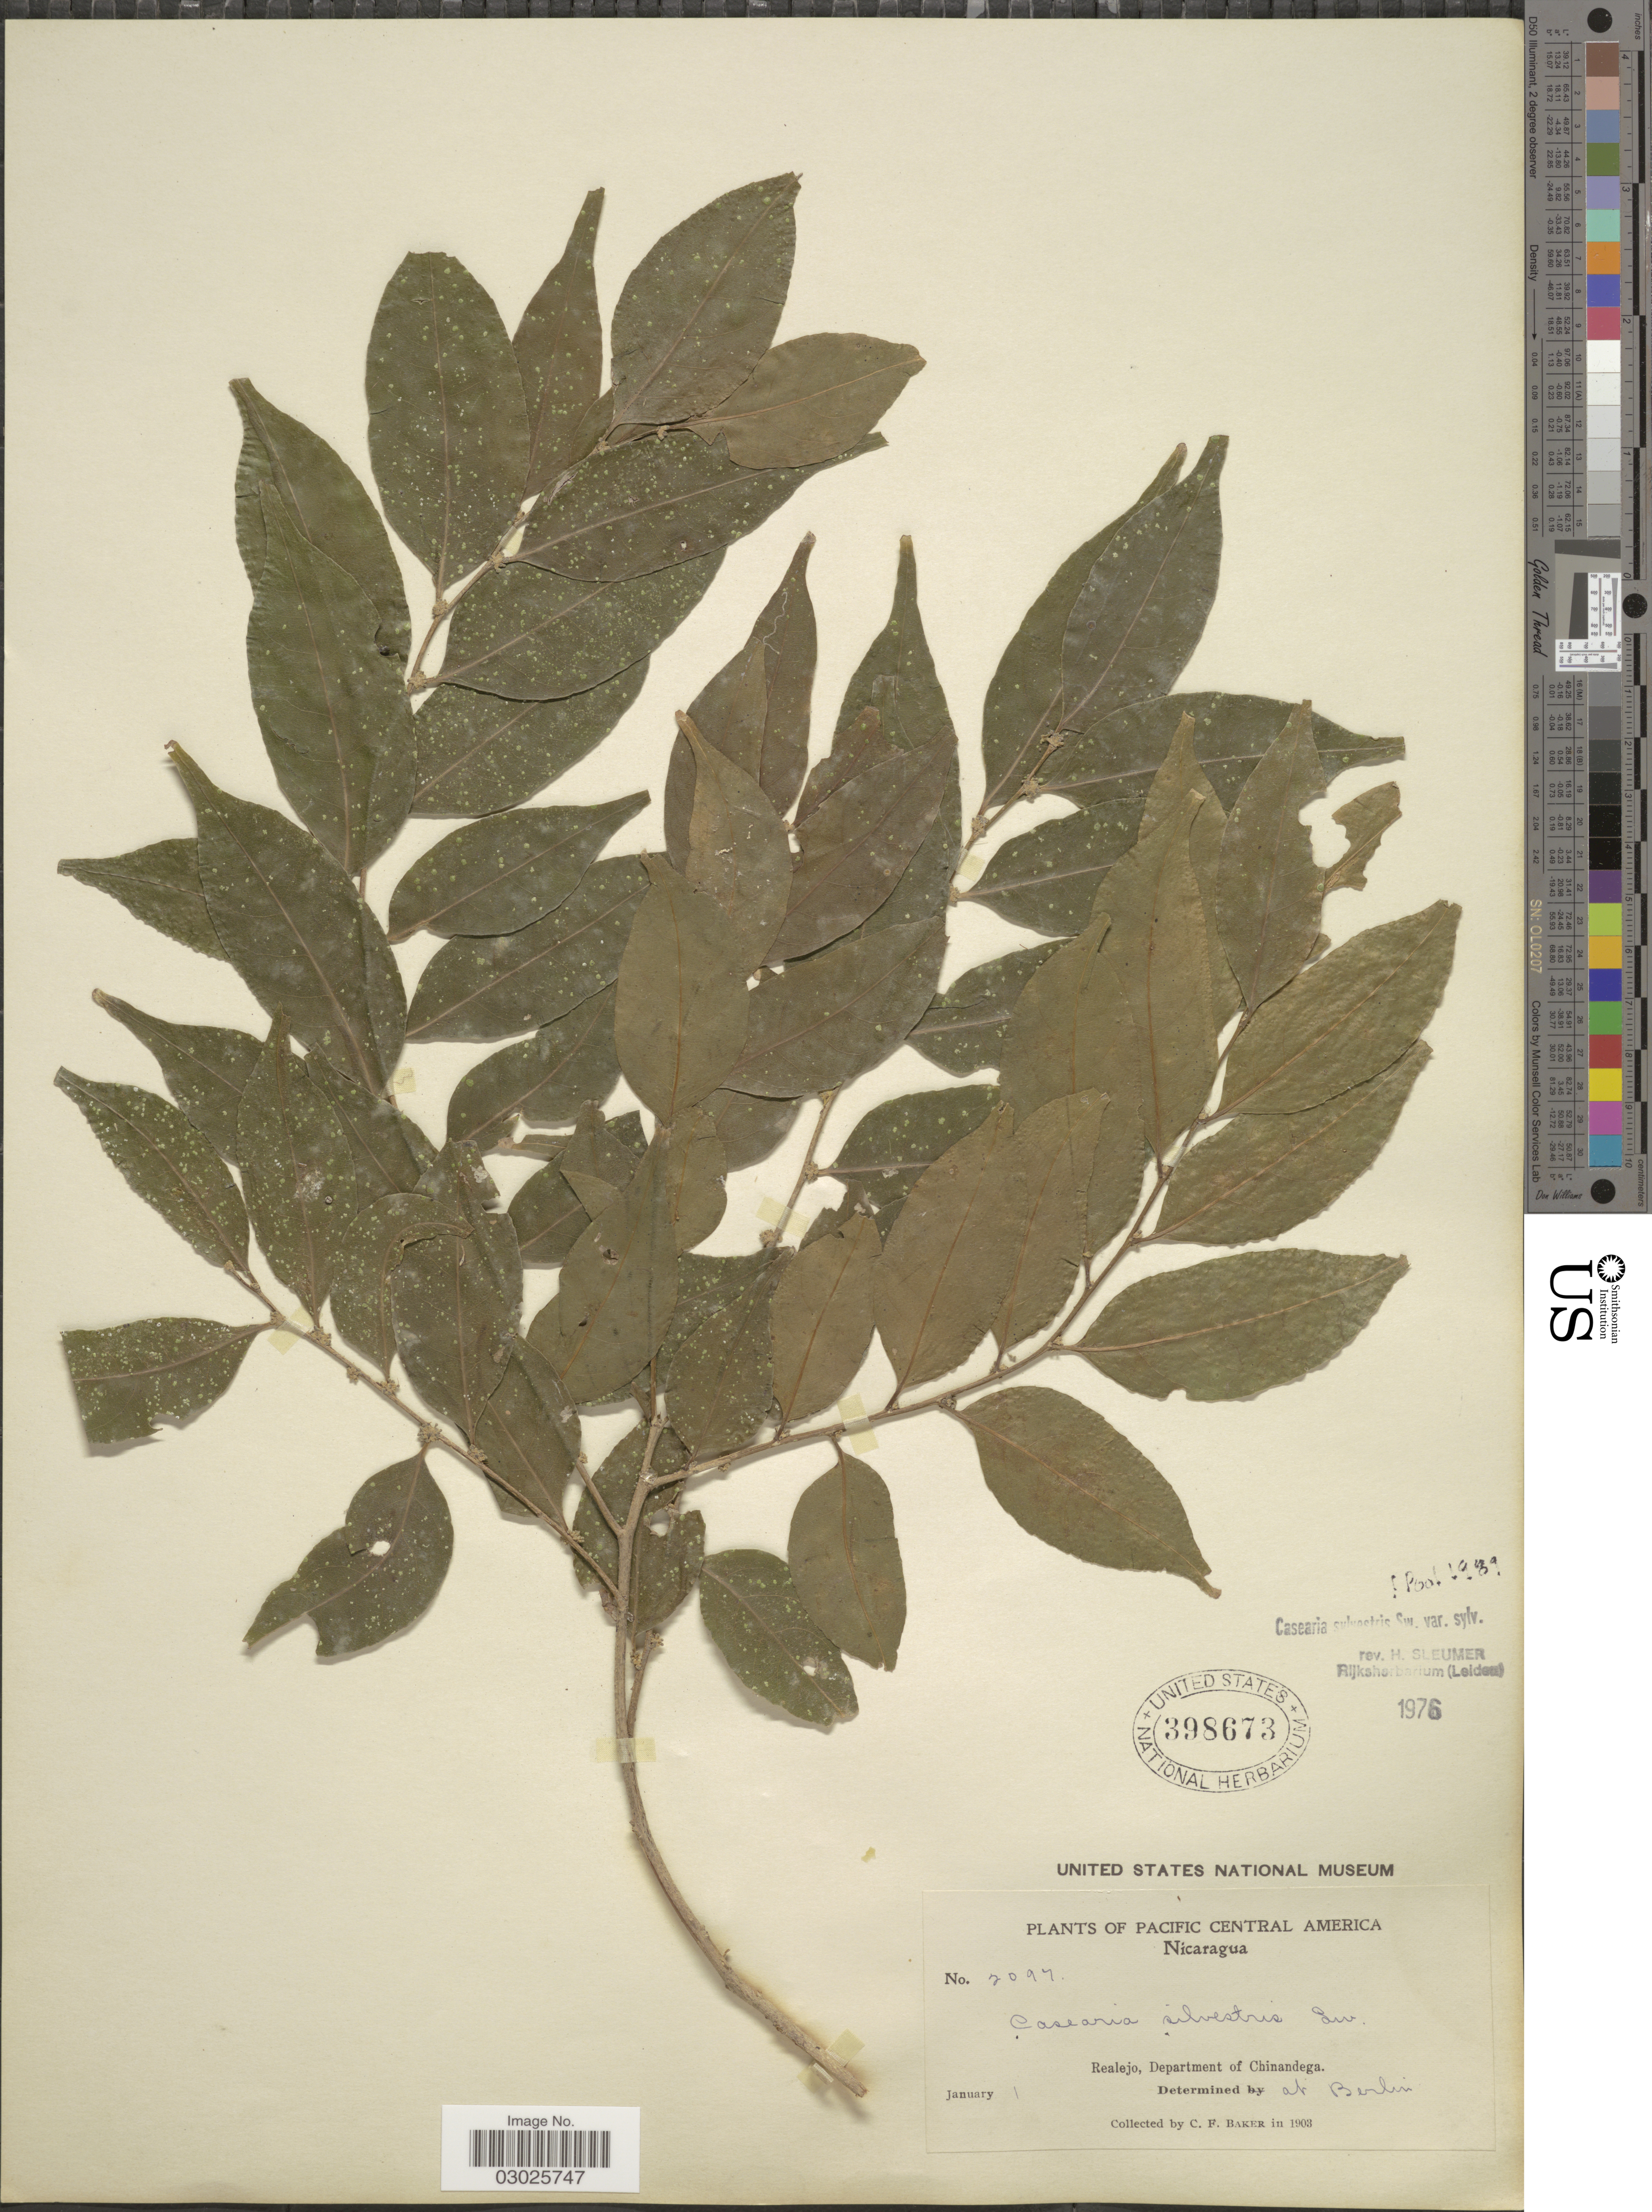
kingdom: Plantae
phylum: Tracheophyta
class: Magnoliopsida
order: Malpighiales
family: Salicaceae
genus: Casearia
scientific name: Casearia sylvestris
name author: Sw.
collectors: C. F. Baker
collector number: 2097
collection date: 1903-01-01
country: Nicaragua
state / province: Chinandega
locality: Pacific Central America. Realejo, Department of Chinandega.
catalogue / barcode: US 398673